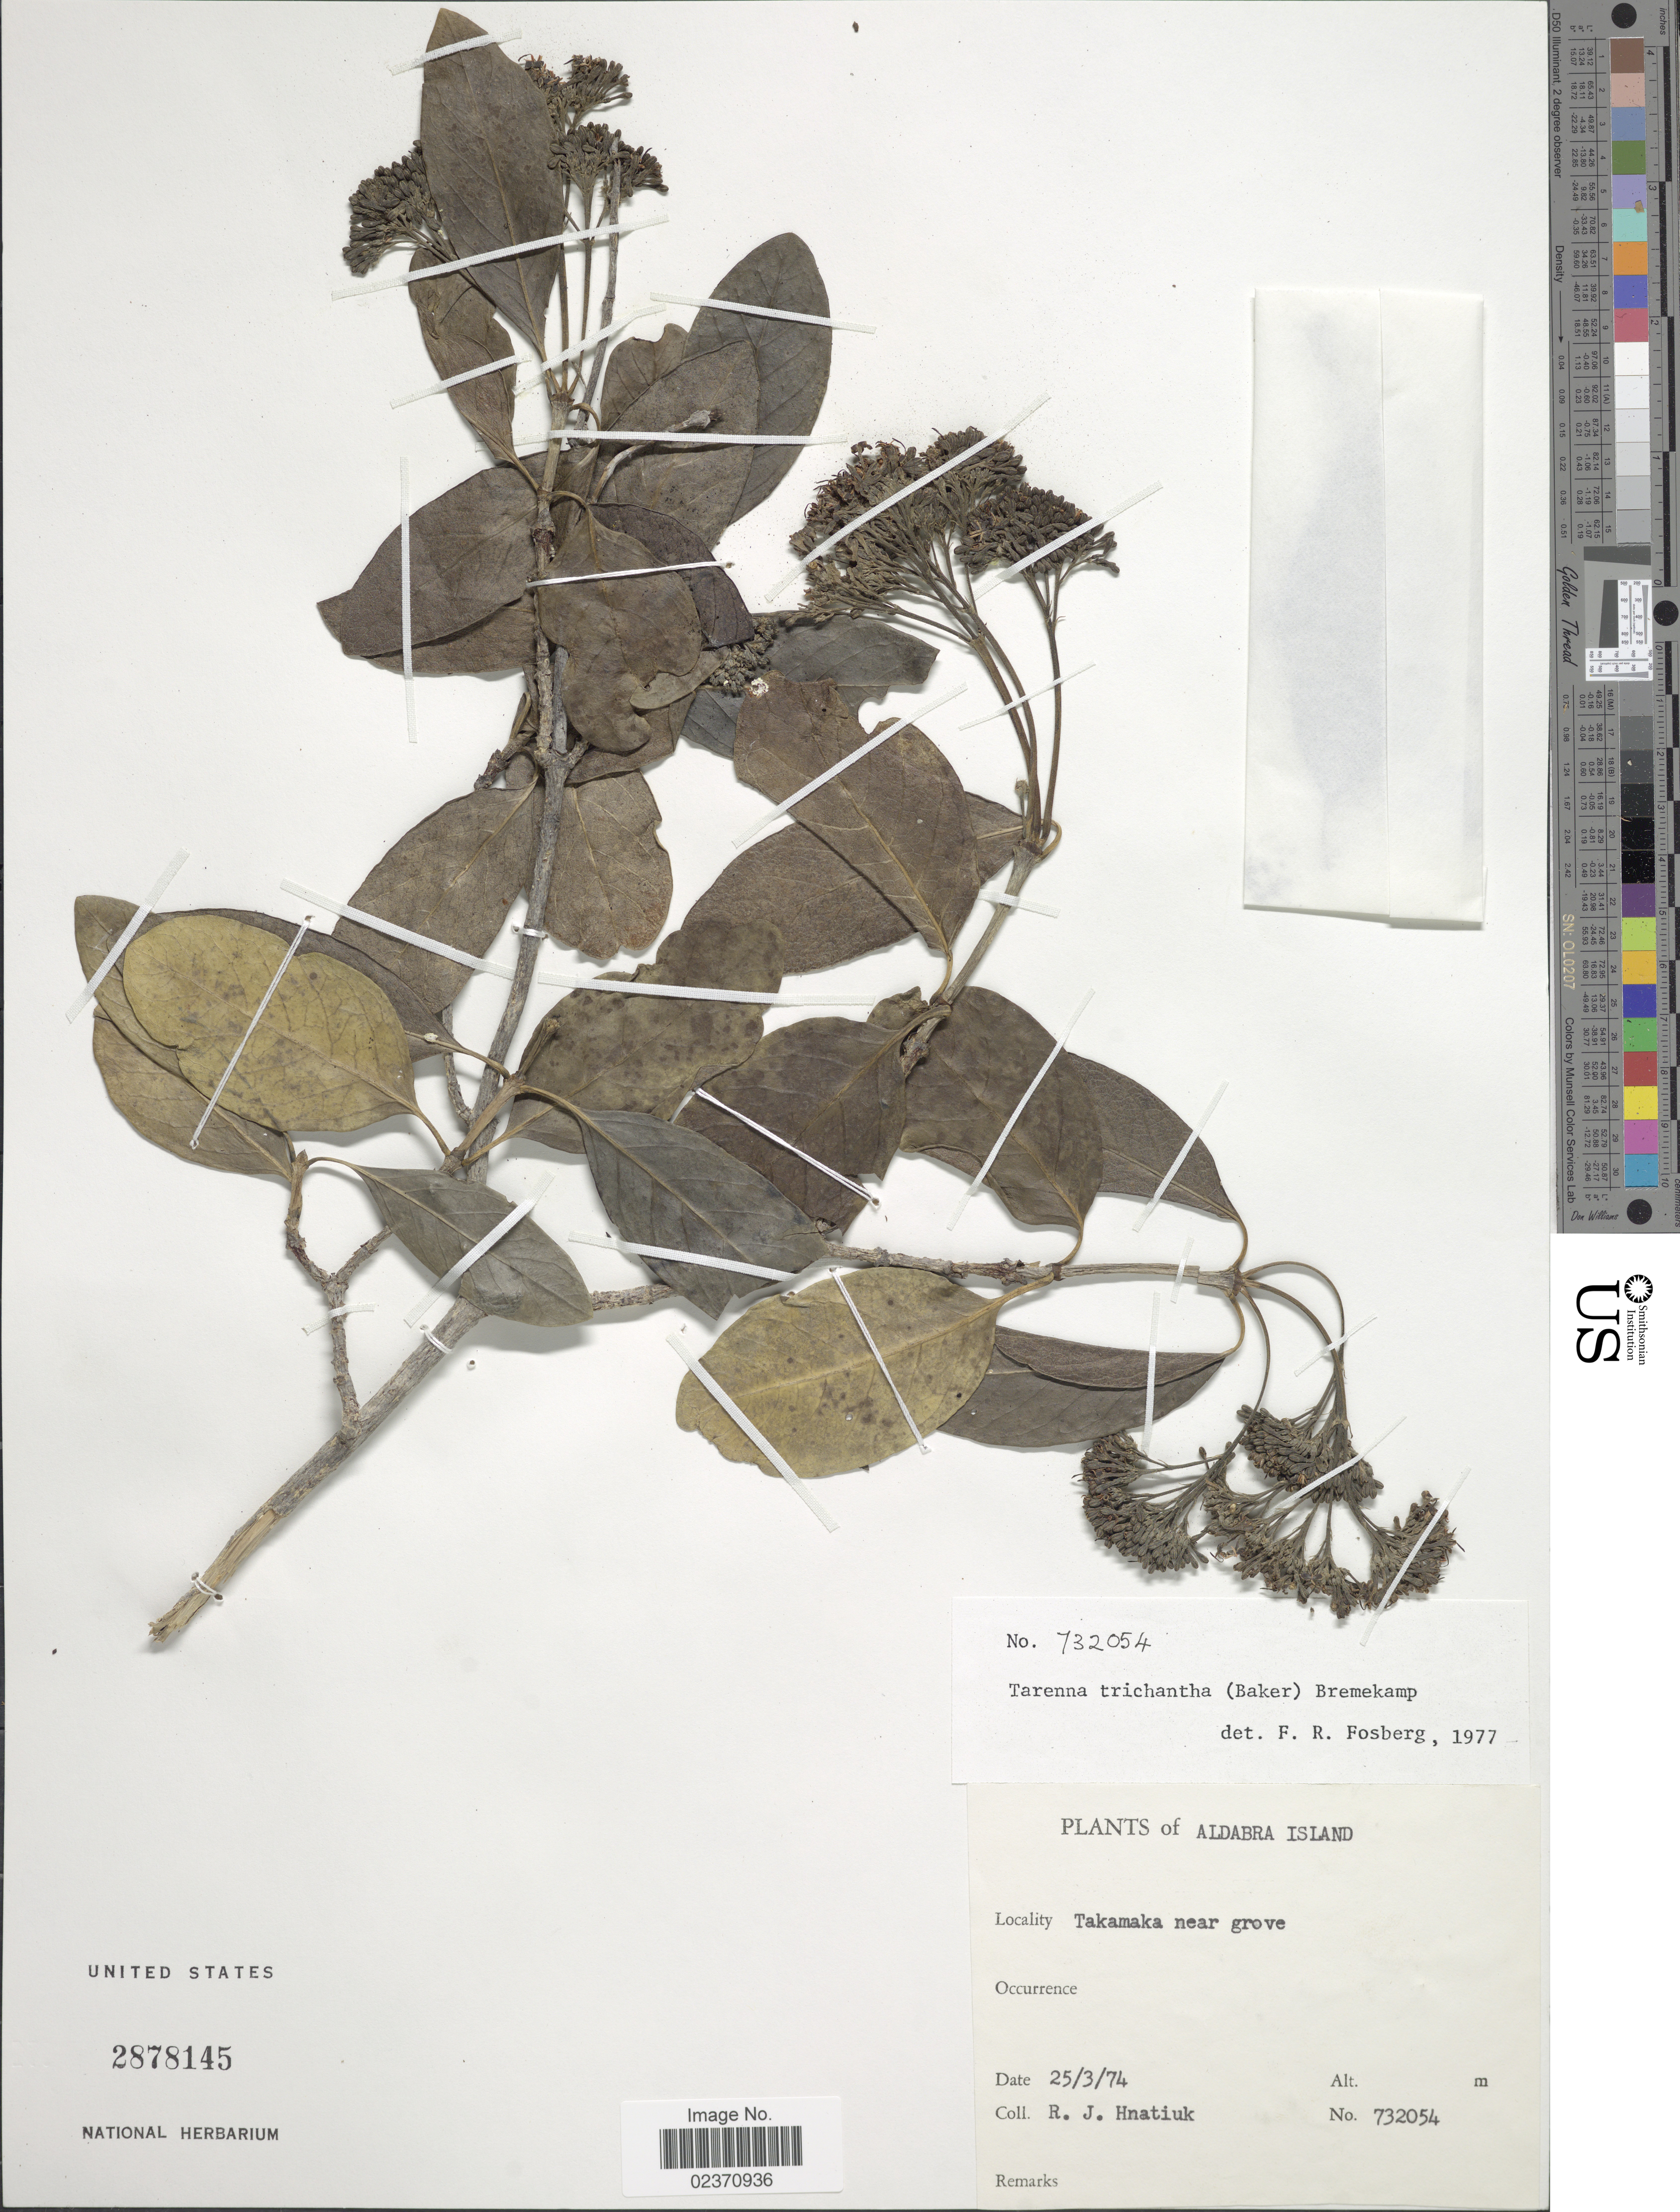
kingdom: Plantae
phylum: Tracheophyta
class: Magnoliopsida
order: Gentianales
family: Rubiaceae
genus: Paracephaelis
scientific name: Paracephaelis trichantha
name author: (Baker) De Block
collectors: R. Hnatiuk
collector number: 732054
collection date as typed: Transcribed d/m/y: 25/3/74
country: Seychelles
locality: Aldabra Island, Takamaka near grove.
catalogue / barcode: US 2878145